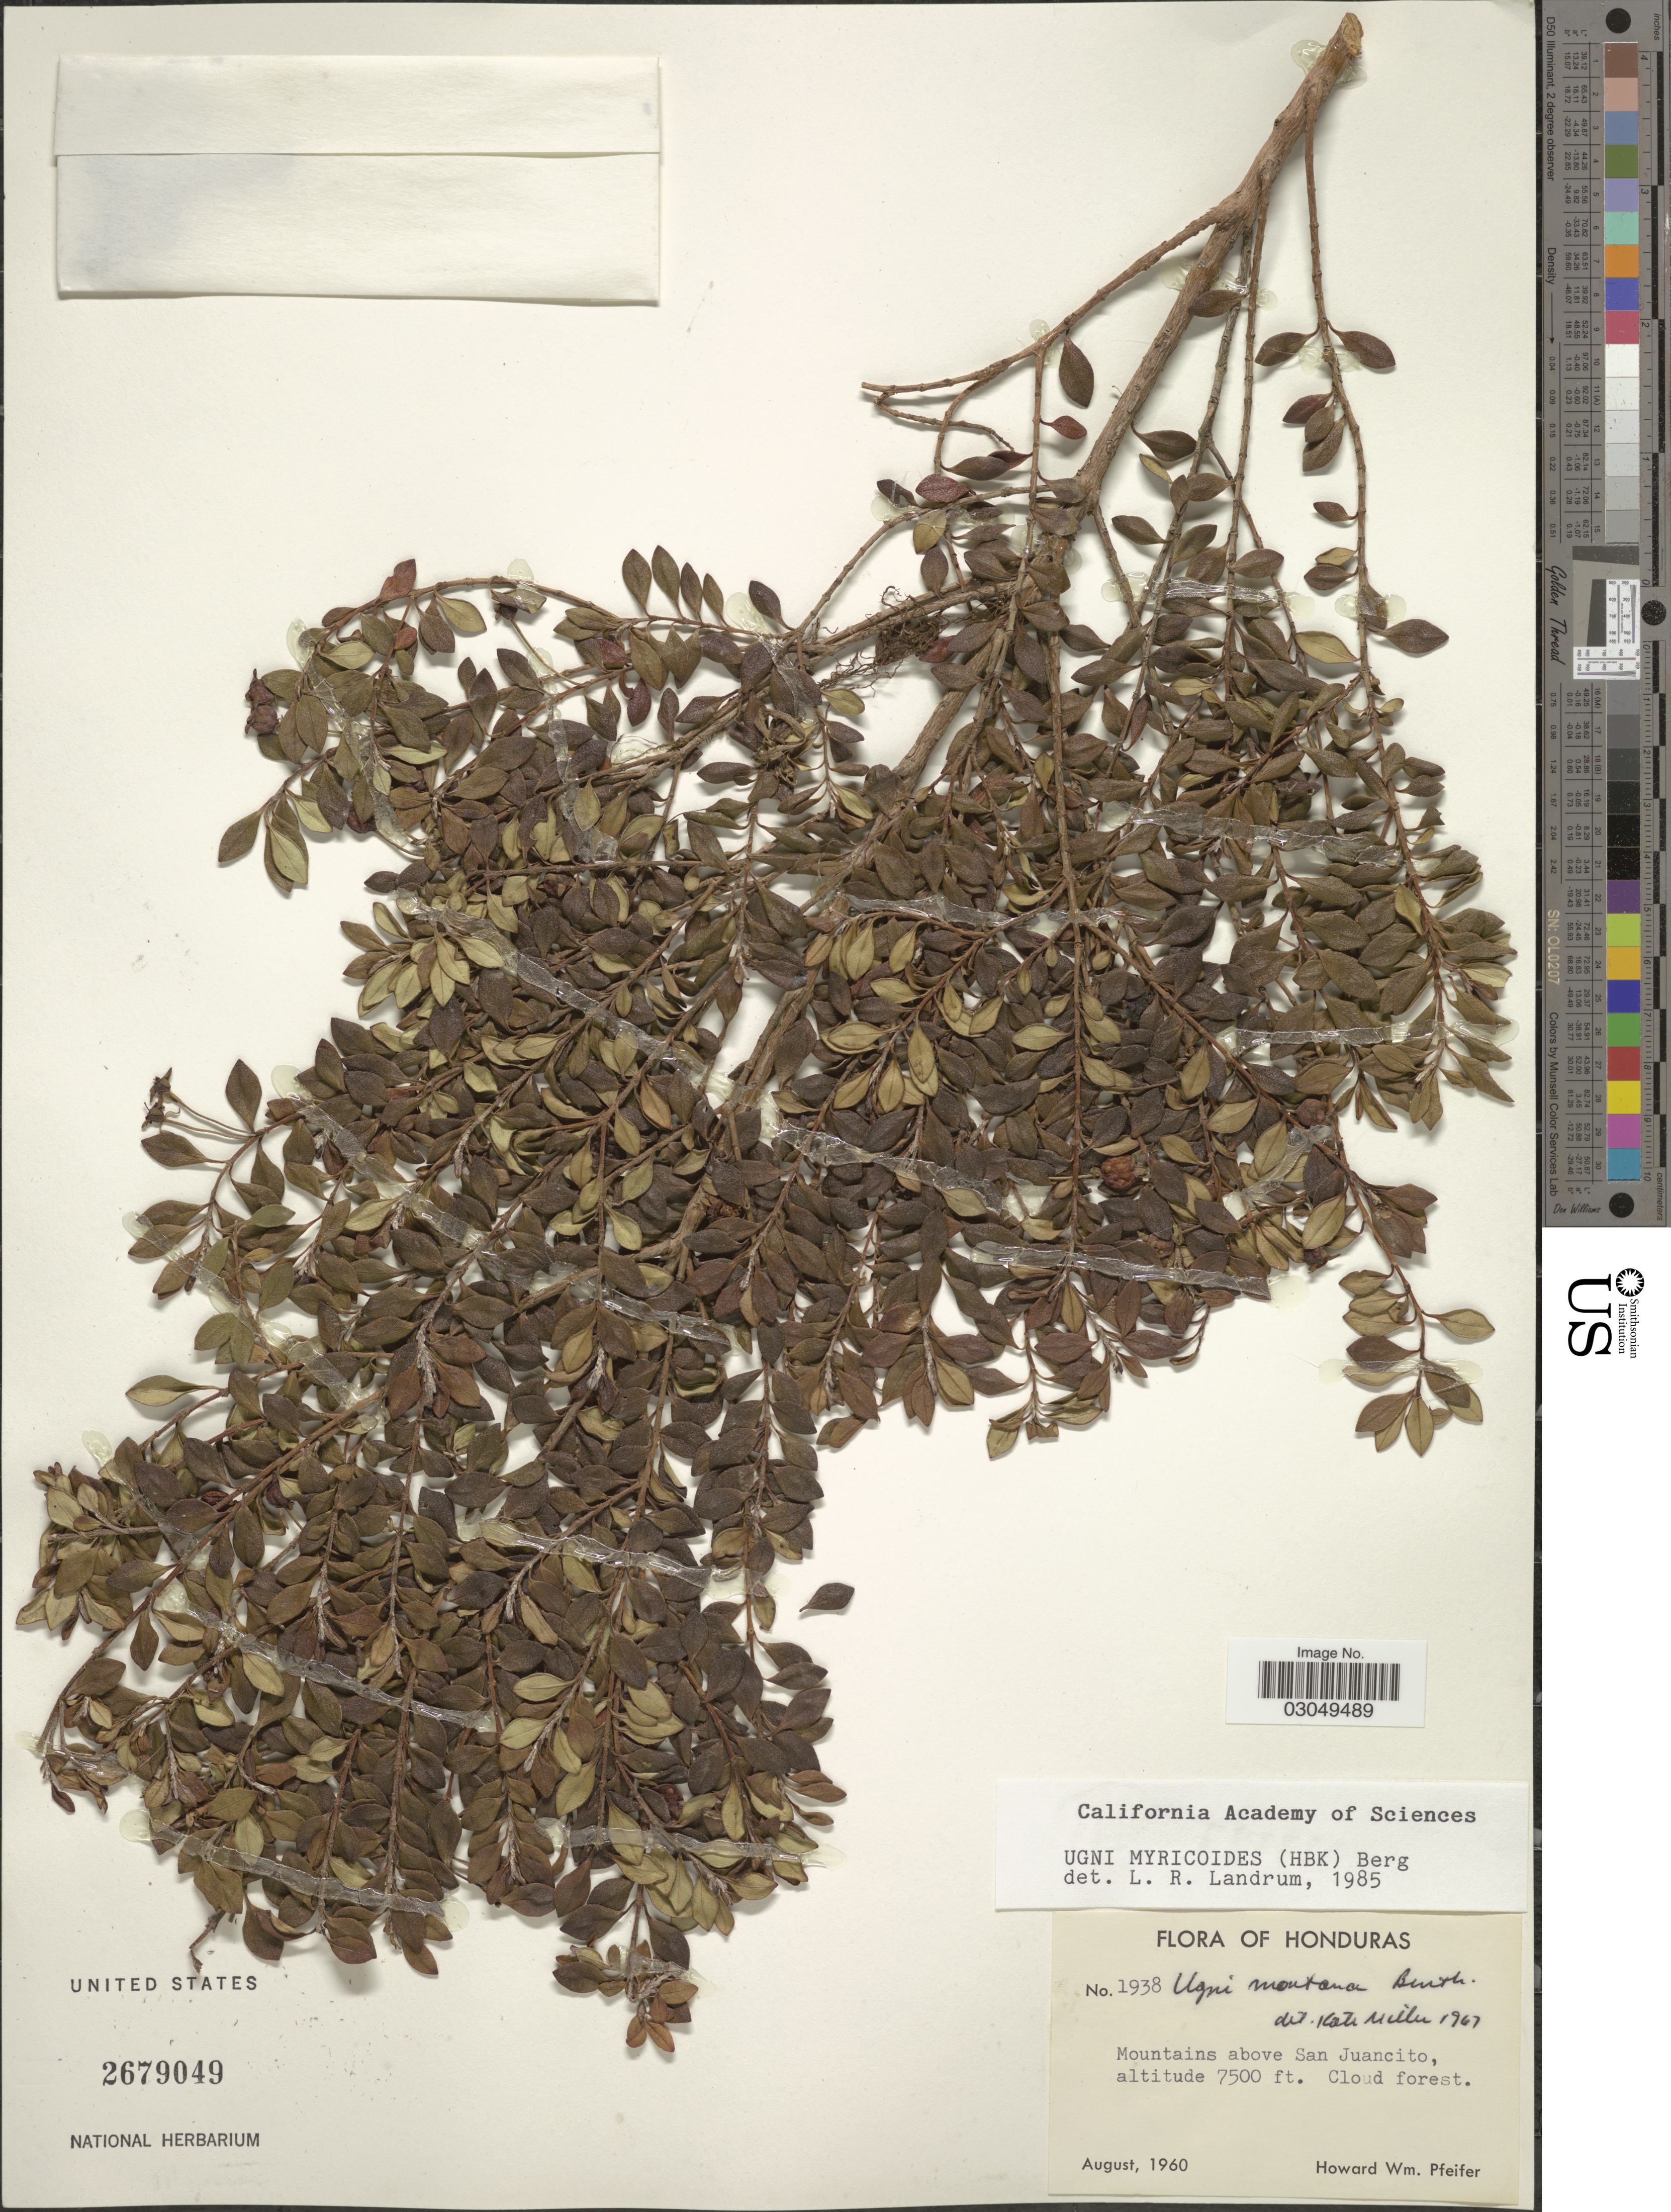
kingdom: Plantae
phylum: Tracheophyta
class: Magnoliopsida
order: Myrtales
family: Myrtaceae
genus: Ugni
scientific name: Ugni myricoides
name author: (Kunth) O. Berg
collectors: H. W. Pfeifer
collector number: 1938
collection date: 1960-08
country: Honduras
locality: Mountains above San Juancito.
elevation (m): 2286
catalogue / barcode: US 2679049